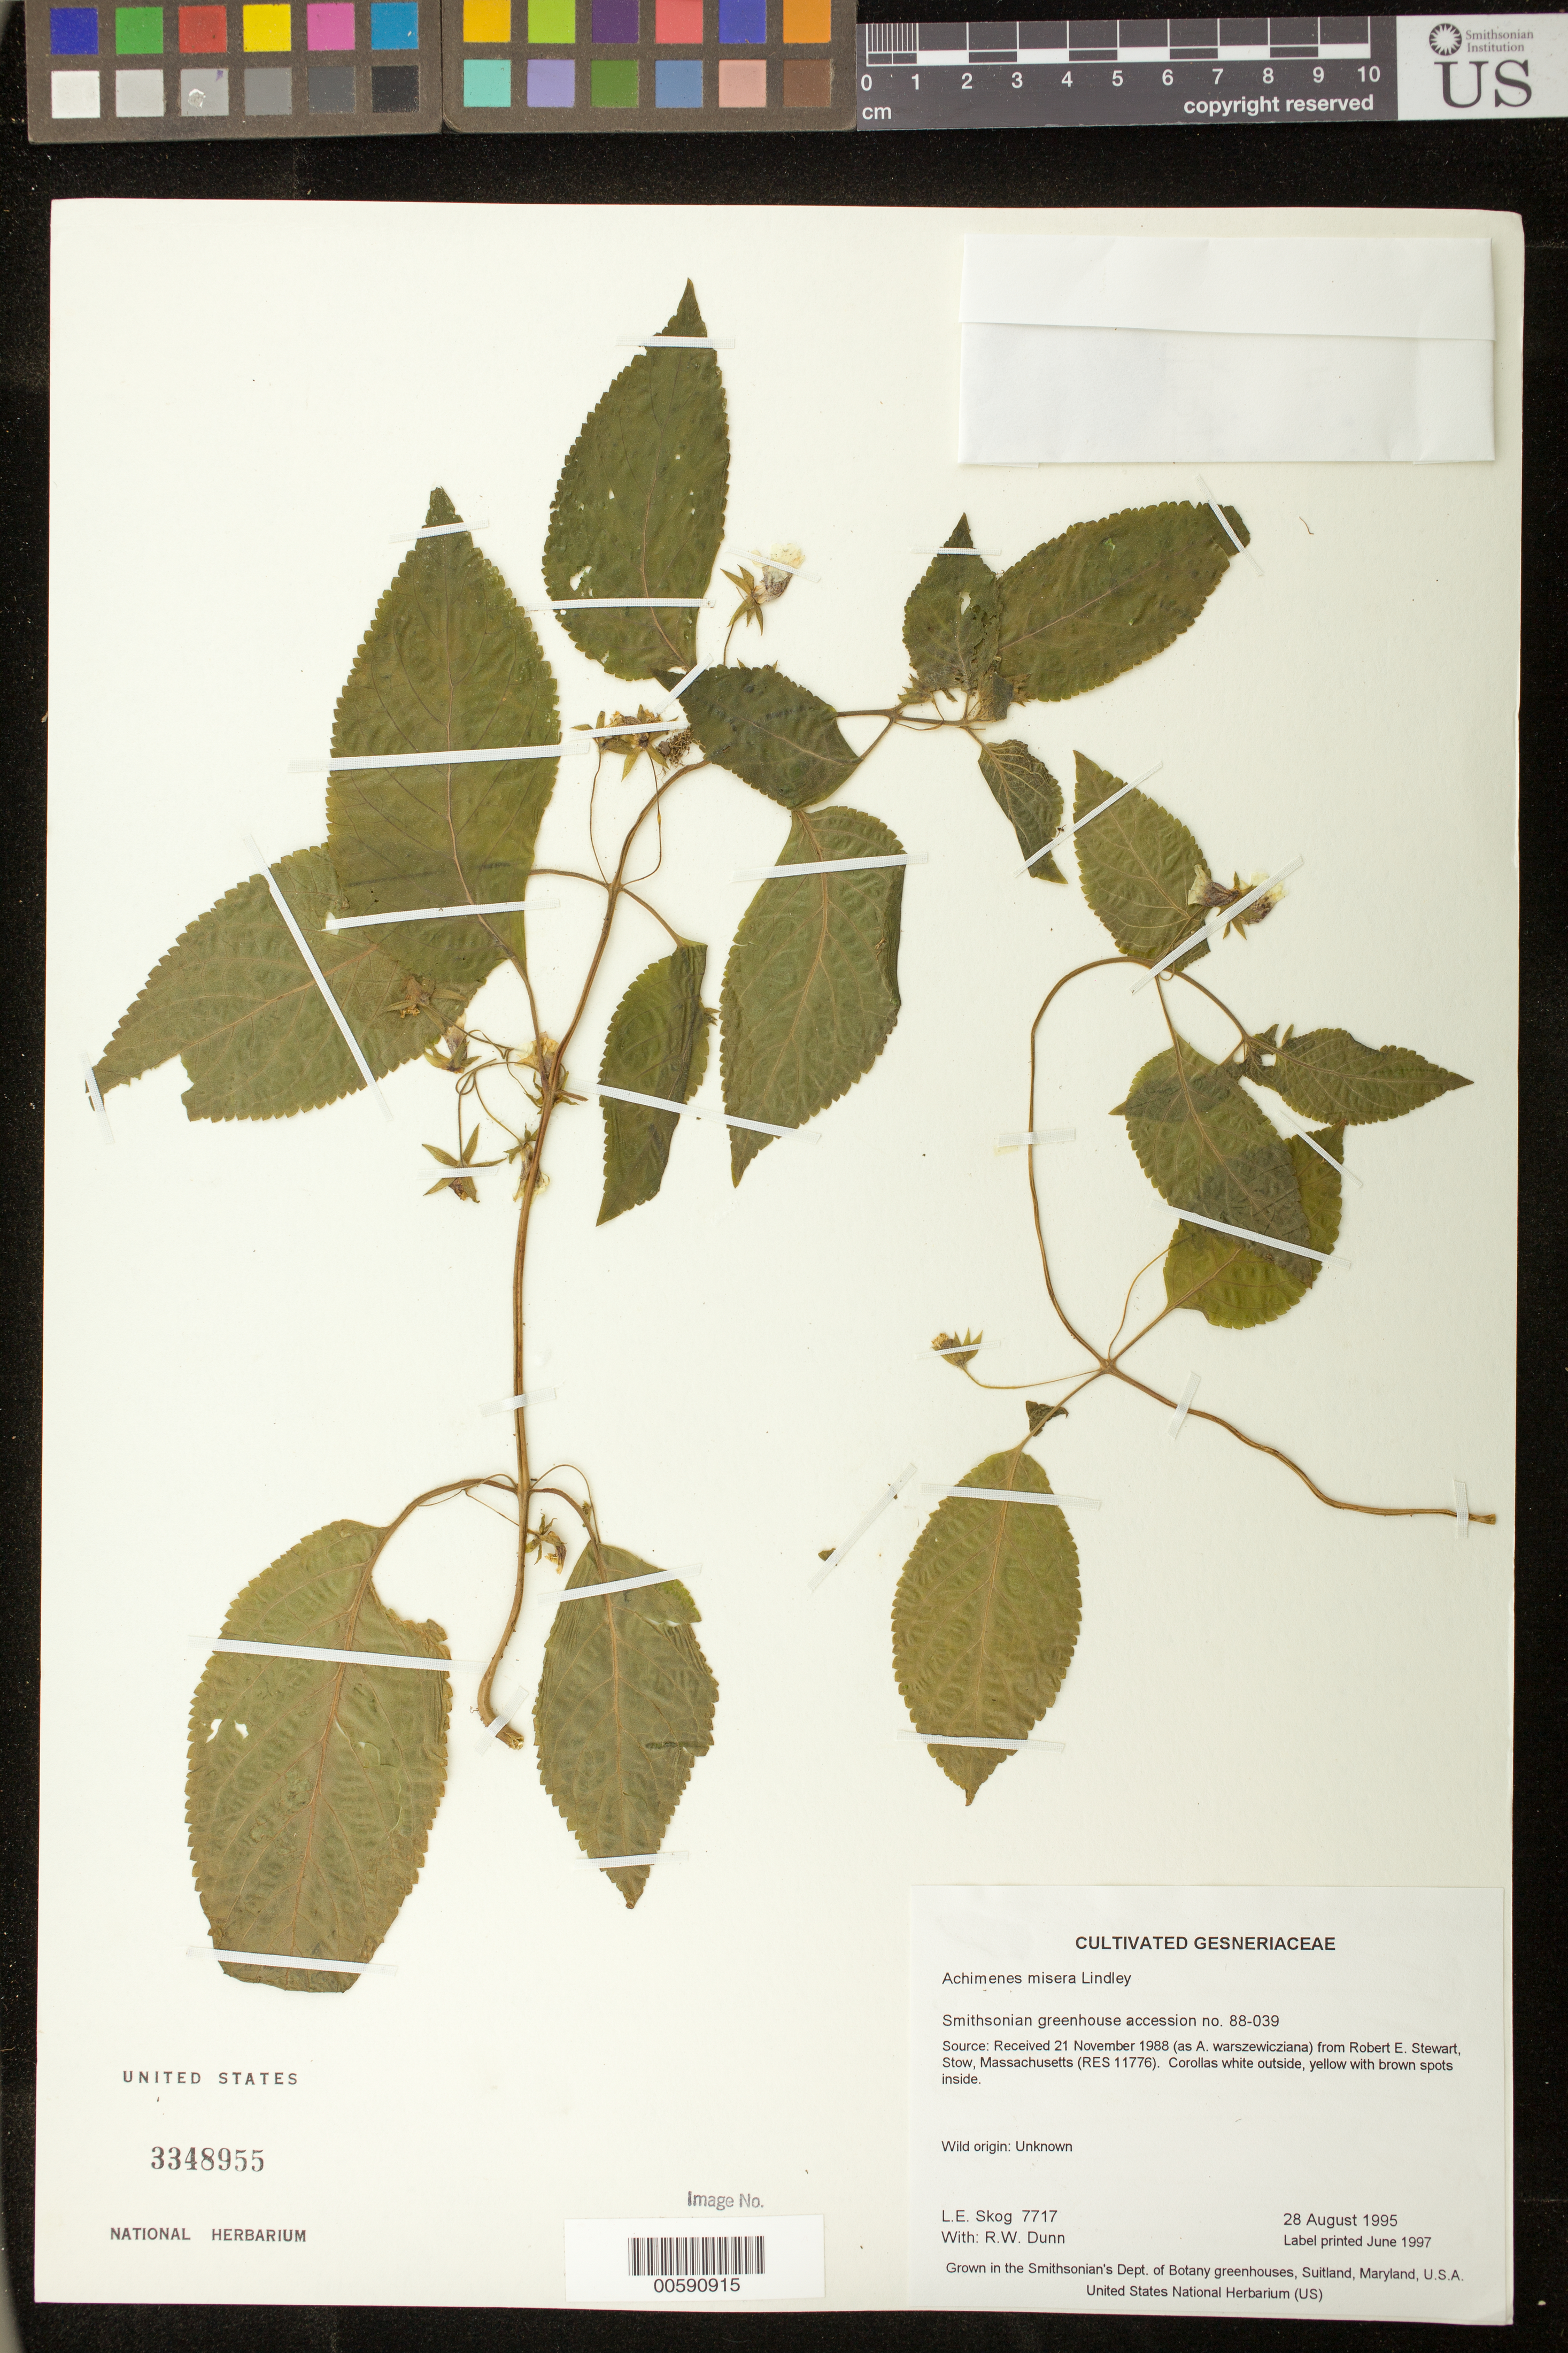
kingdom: Plantae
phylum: Tracheophyta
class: Magnoliopsida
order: Lamiales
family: Gesneriaceae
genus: Achimenes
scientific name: Achimenes misera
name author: Lindl.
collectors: L. E. Skog & R. Dunn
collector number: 7717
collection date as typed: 28 Aug 1995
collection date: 1995-08-28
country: United States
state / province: Maryland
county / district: Prince George's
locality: Grown in the Smithsonian's Dept. of Botany greenhouses, Suitland, Maryland, U.S.A.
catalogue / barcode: US 3348955